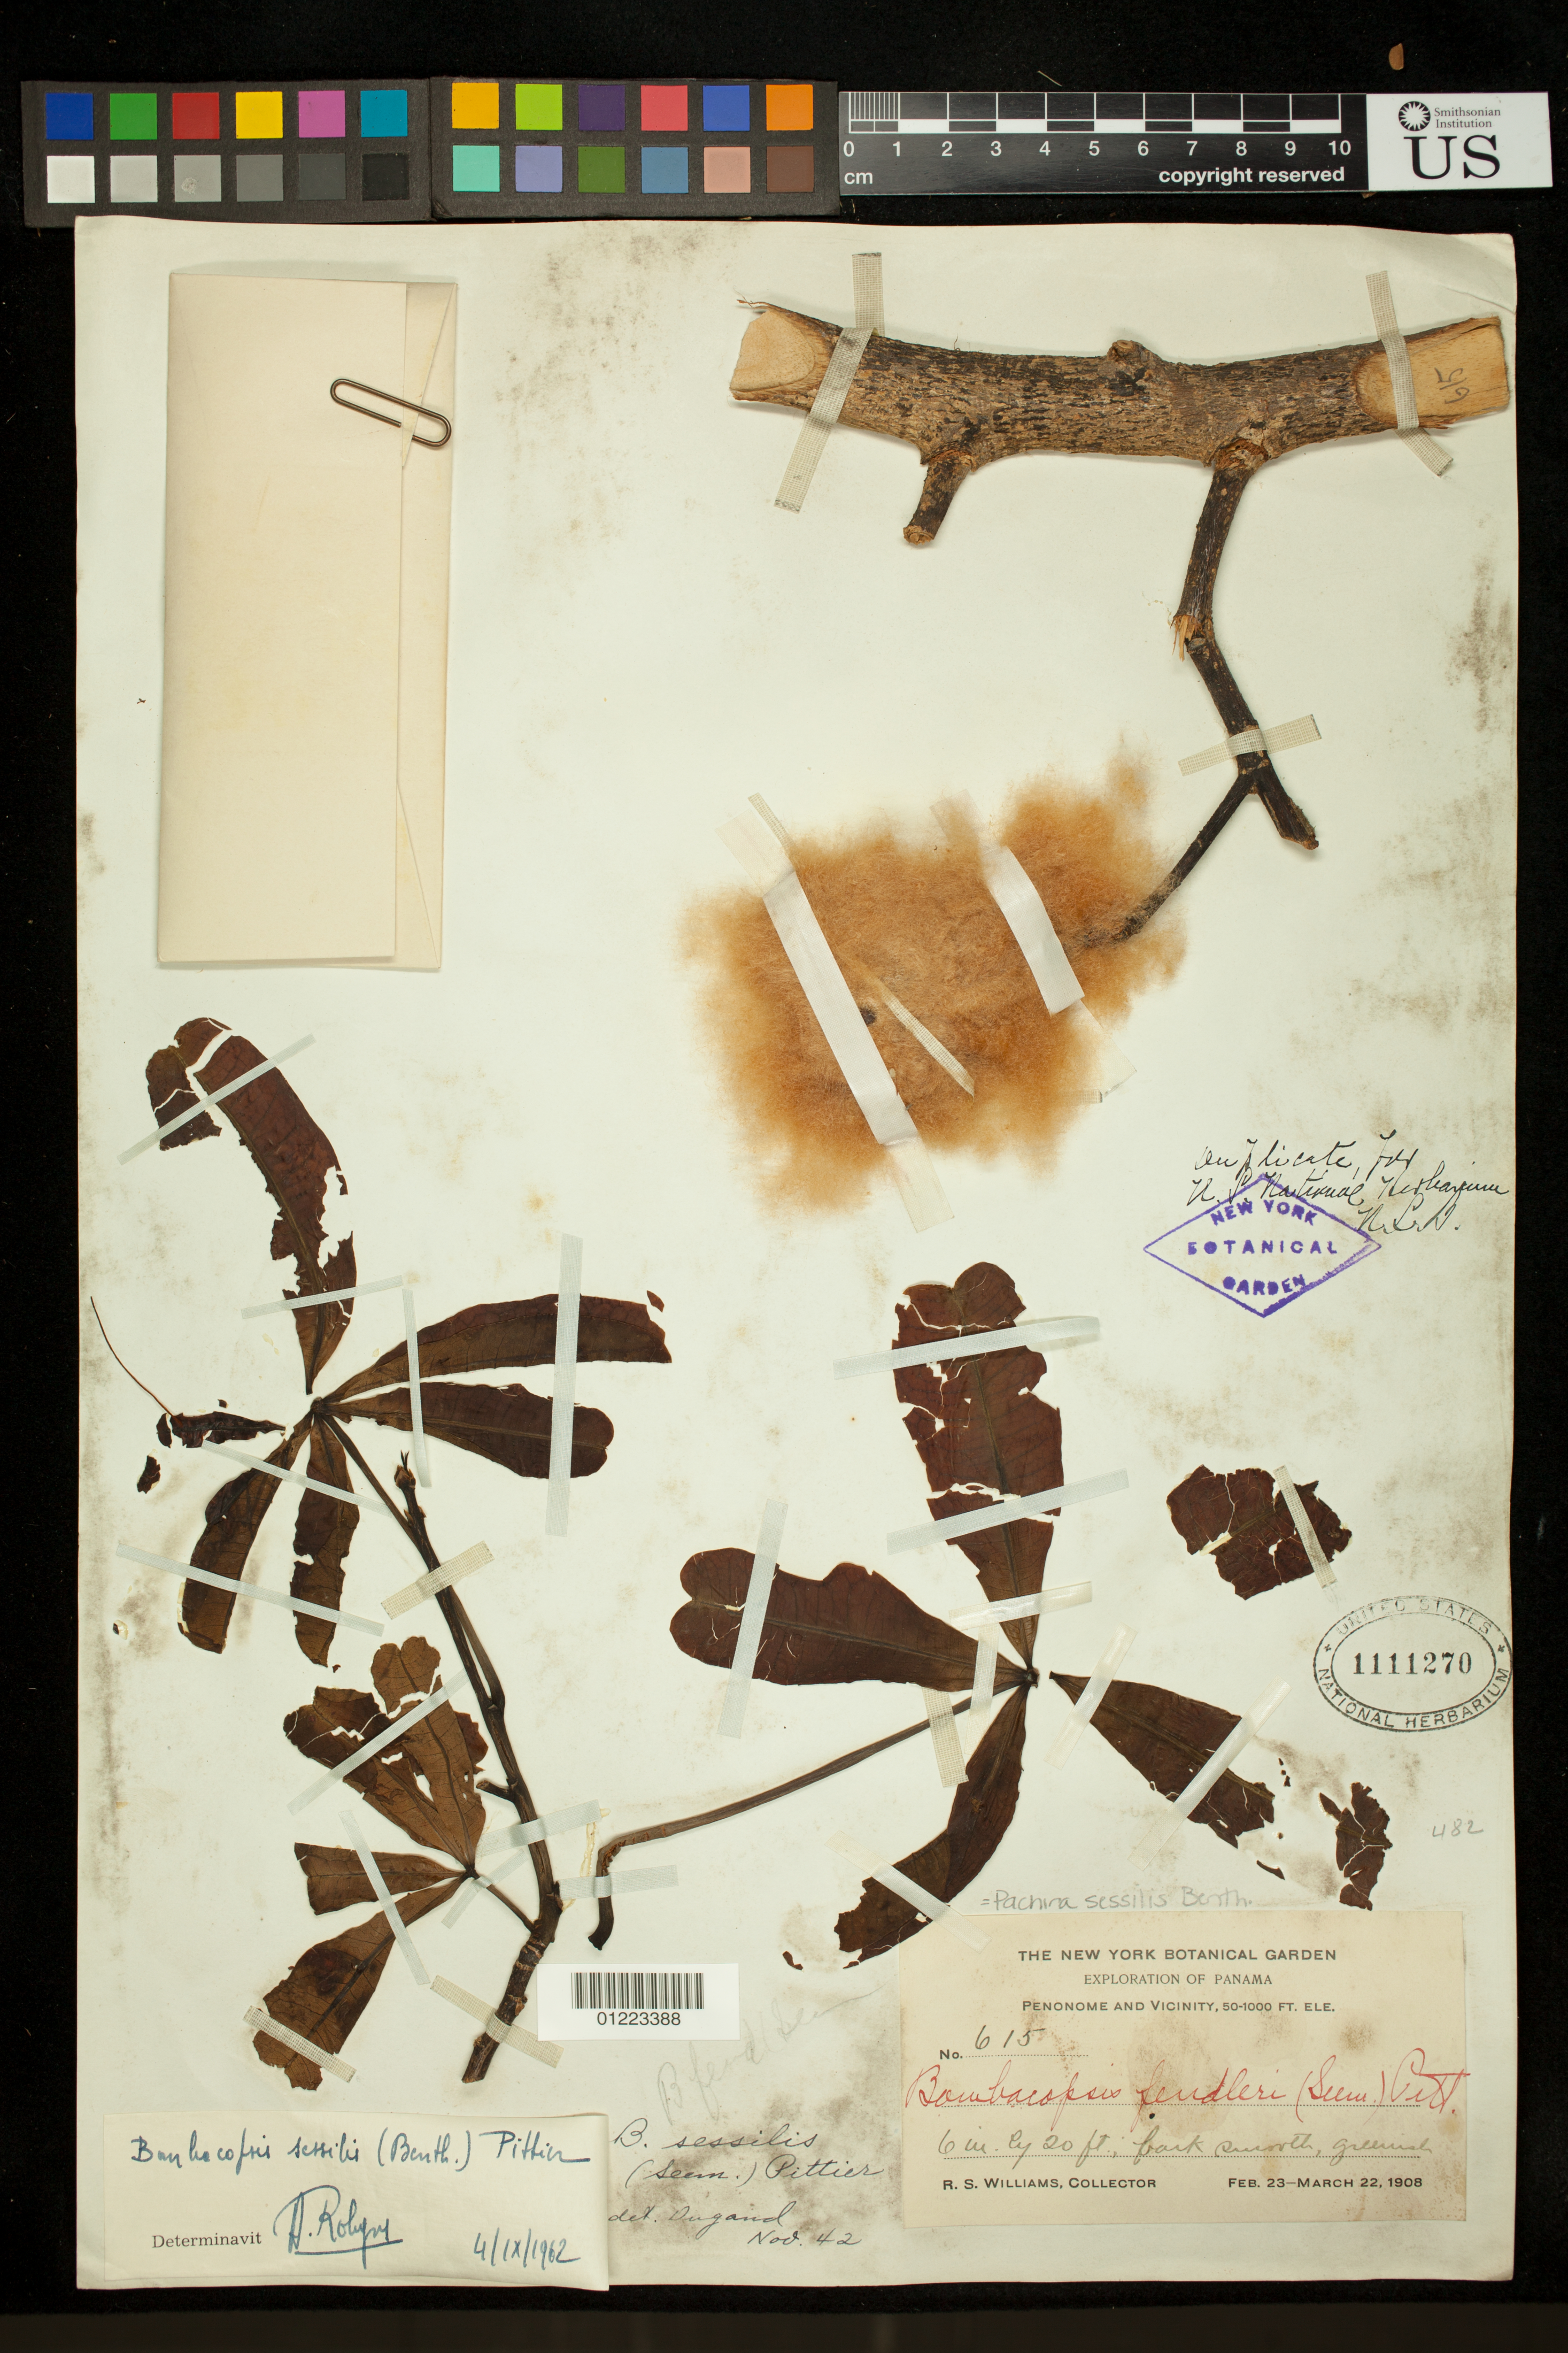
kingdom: Plantae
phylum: Tracheophyta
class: Magnoliopsida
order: Malvales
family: Malvaceae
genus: Pachira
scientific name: Pachira sessilis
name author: Benth.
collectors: R. S. Williams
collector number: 615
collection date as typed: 1908-02-23 to 1908-03-22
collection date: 1908-02-23/1908-03-22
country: Panama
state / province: Coclé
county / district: Penonomé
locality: Penonome and vicinity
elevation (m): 15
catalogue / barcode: US 1111270